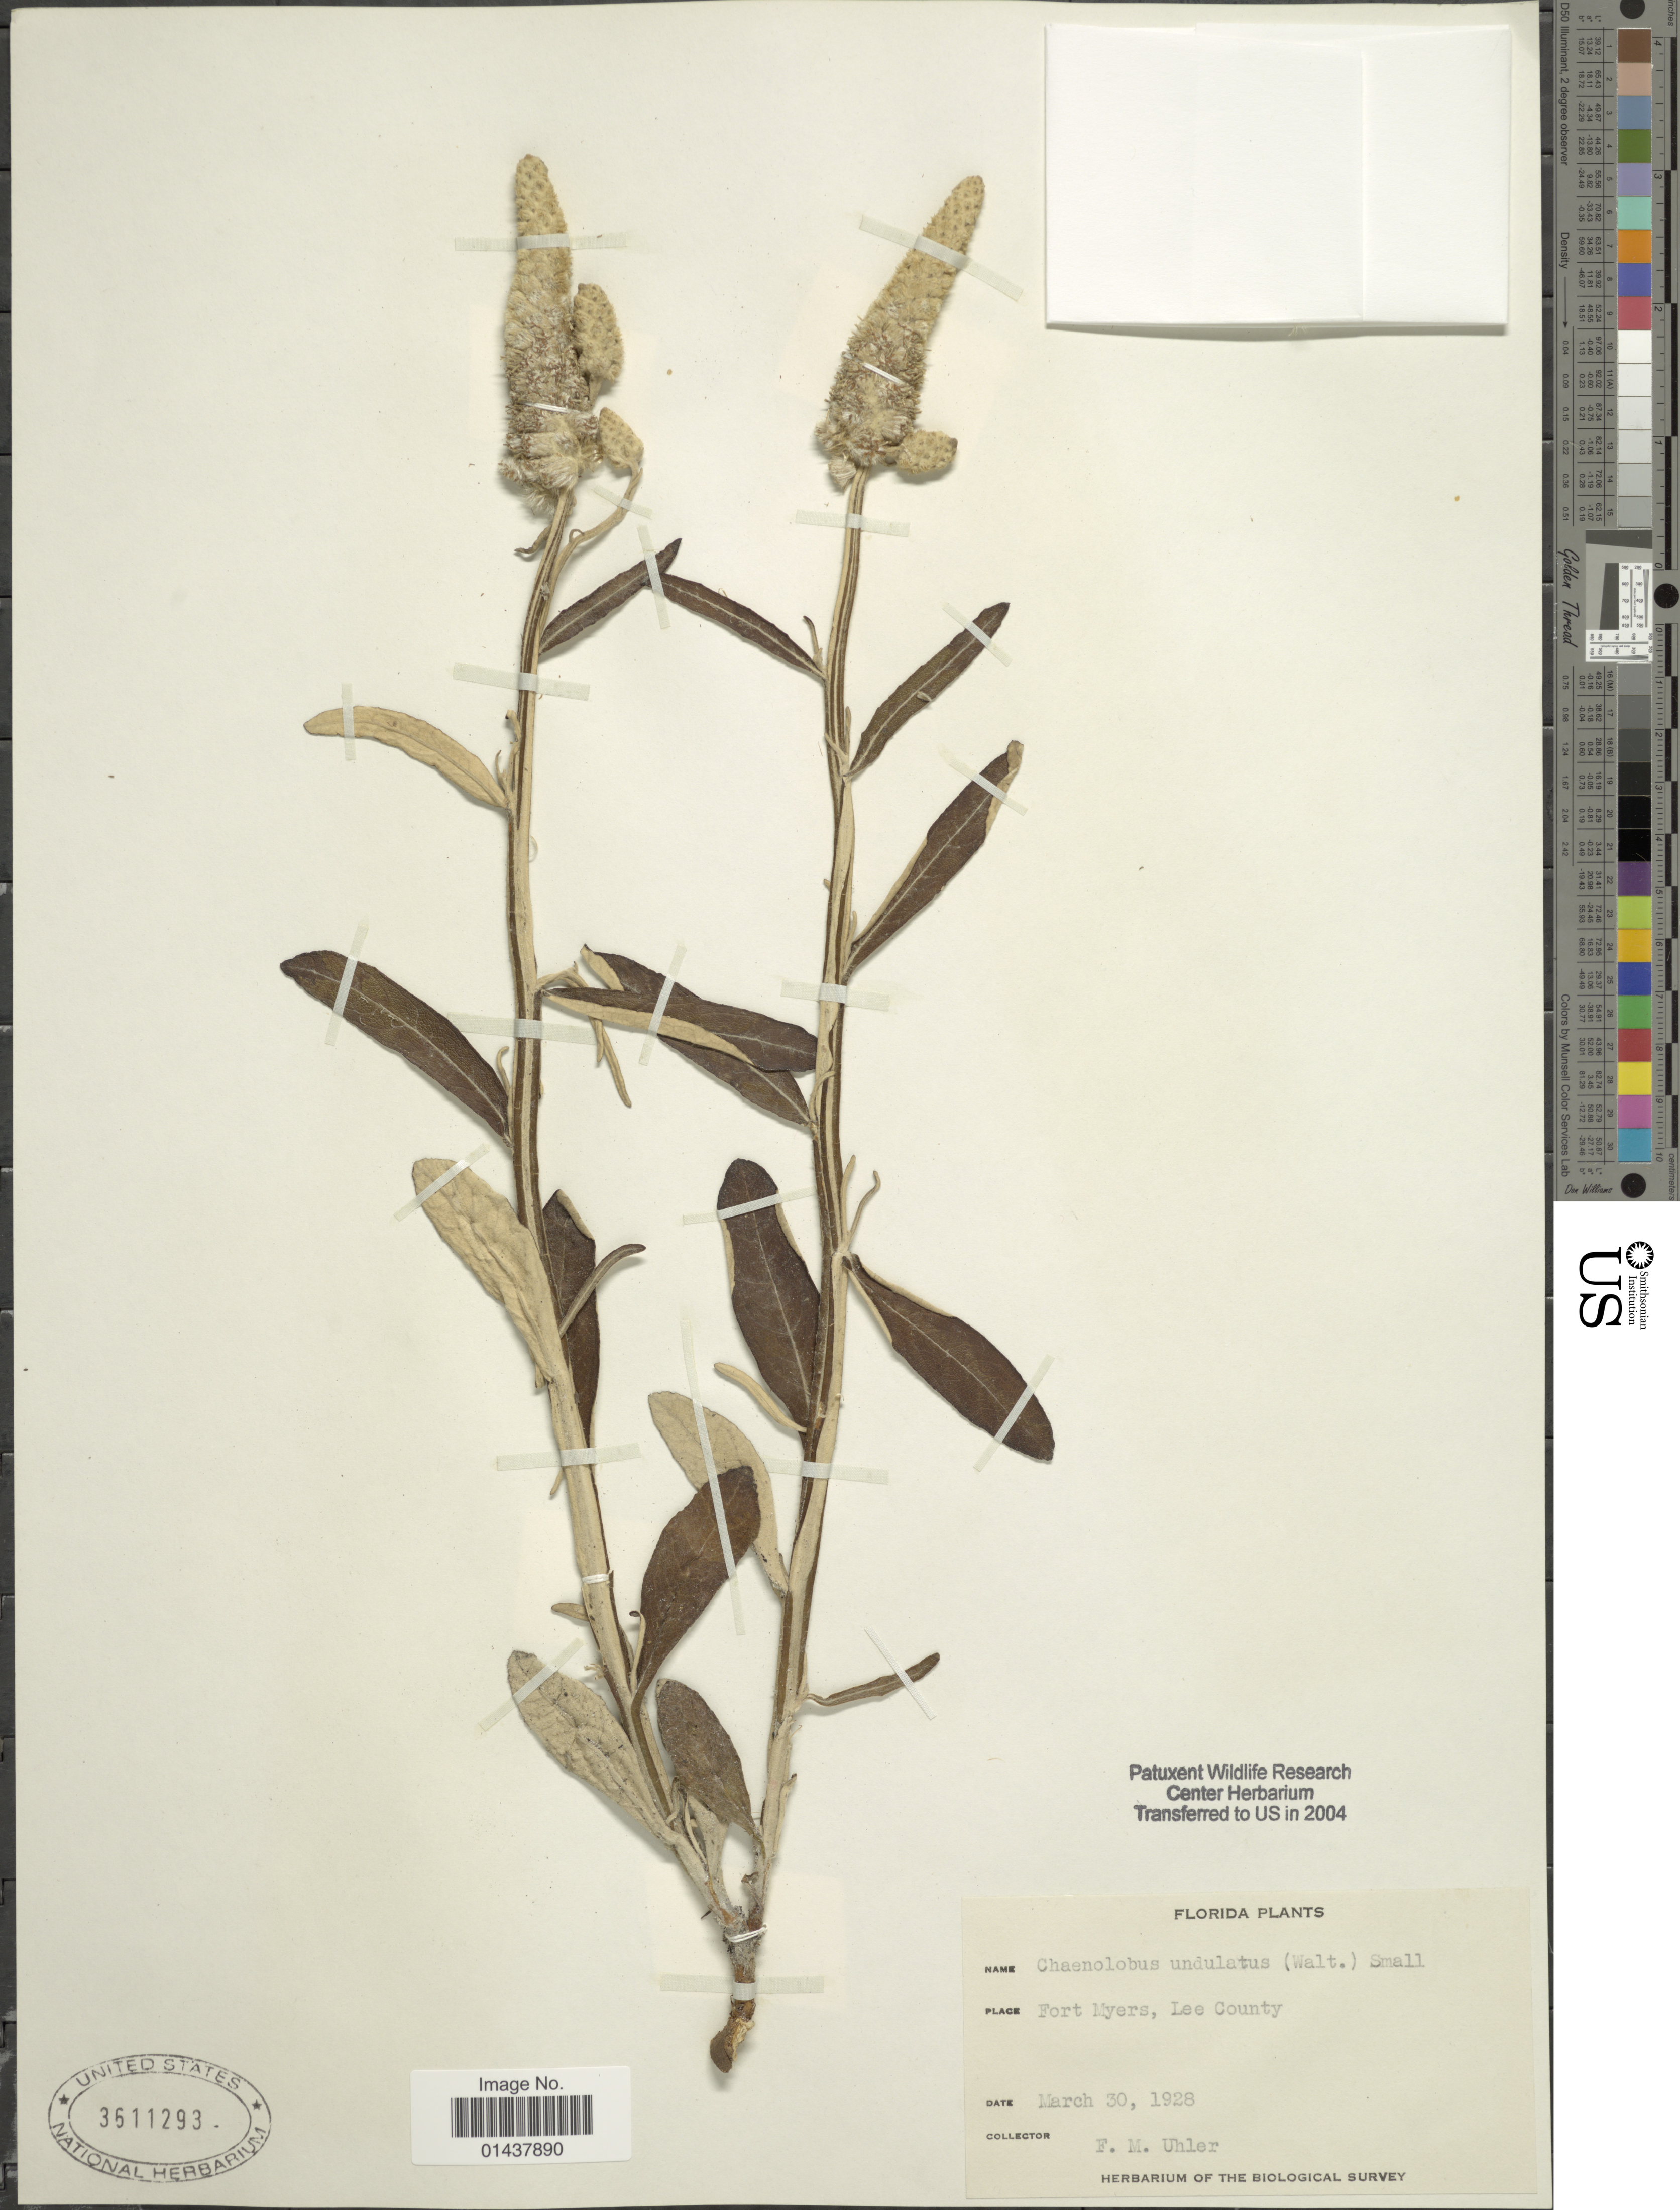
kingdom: Plantae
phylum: Tracheophyta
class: Magnoliopsida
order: Asterales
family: Asteraceae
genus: Pterocaulon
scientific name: Pterocaulon undulatum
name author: C. Mohr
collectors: F. M. Uhler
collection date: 1928-03-30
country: United States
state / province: Florida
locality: Fort Myers, Lee County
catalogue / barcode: US 3611293